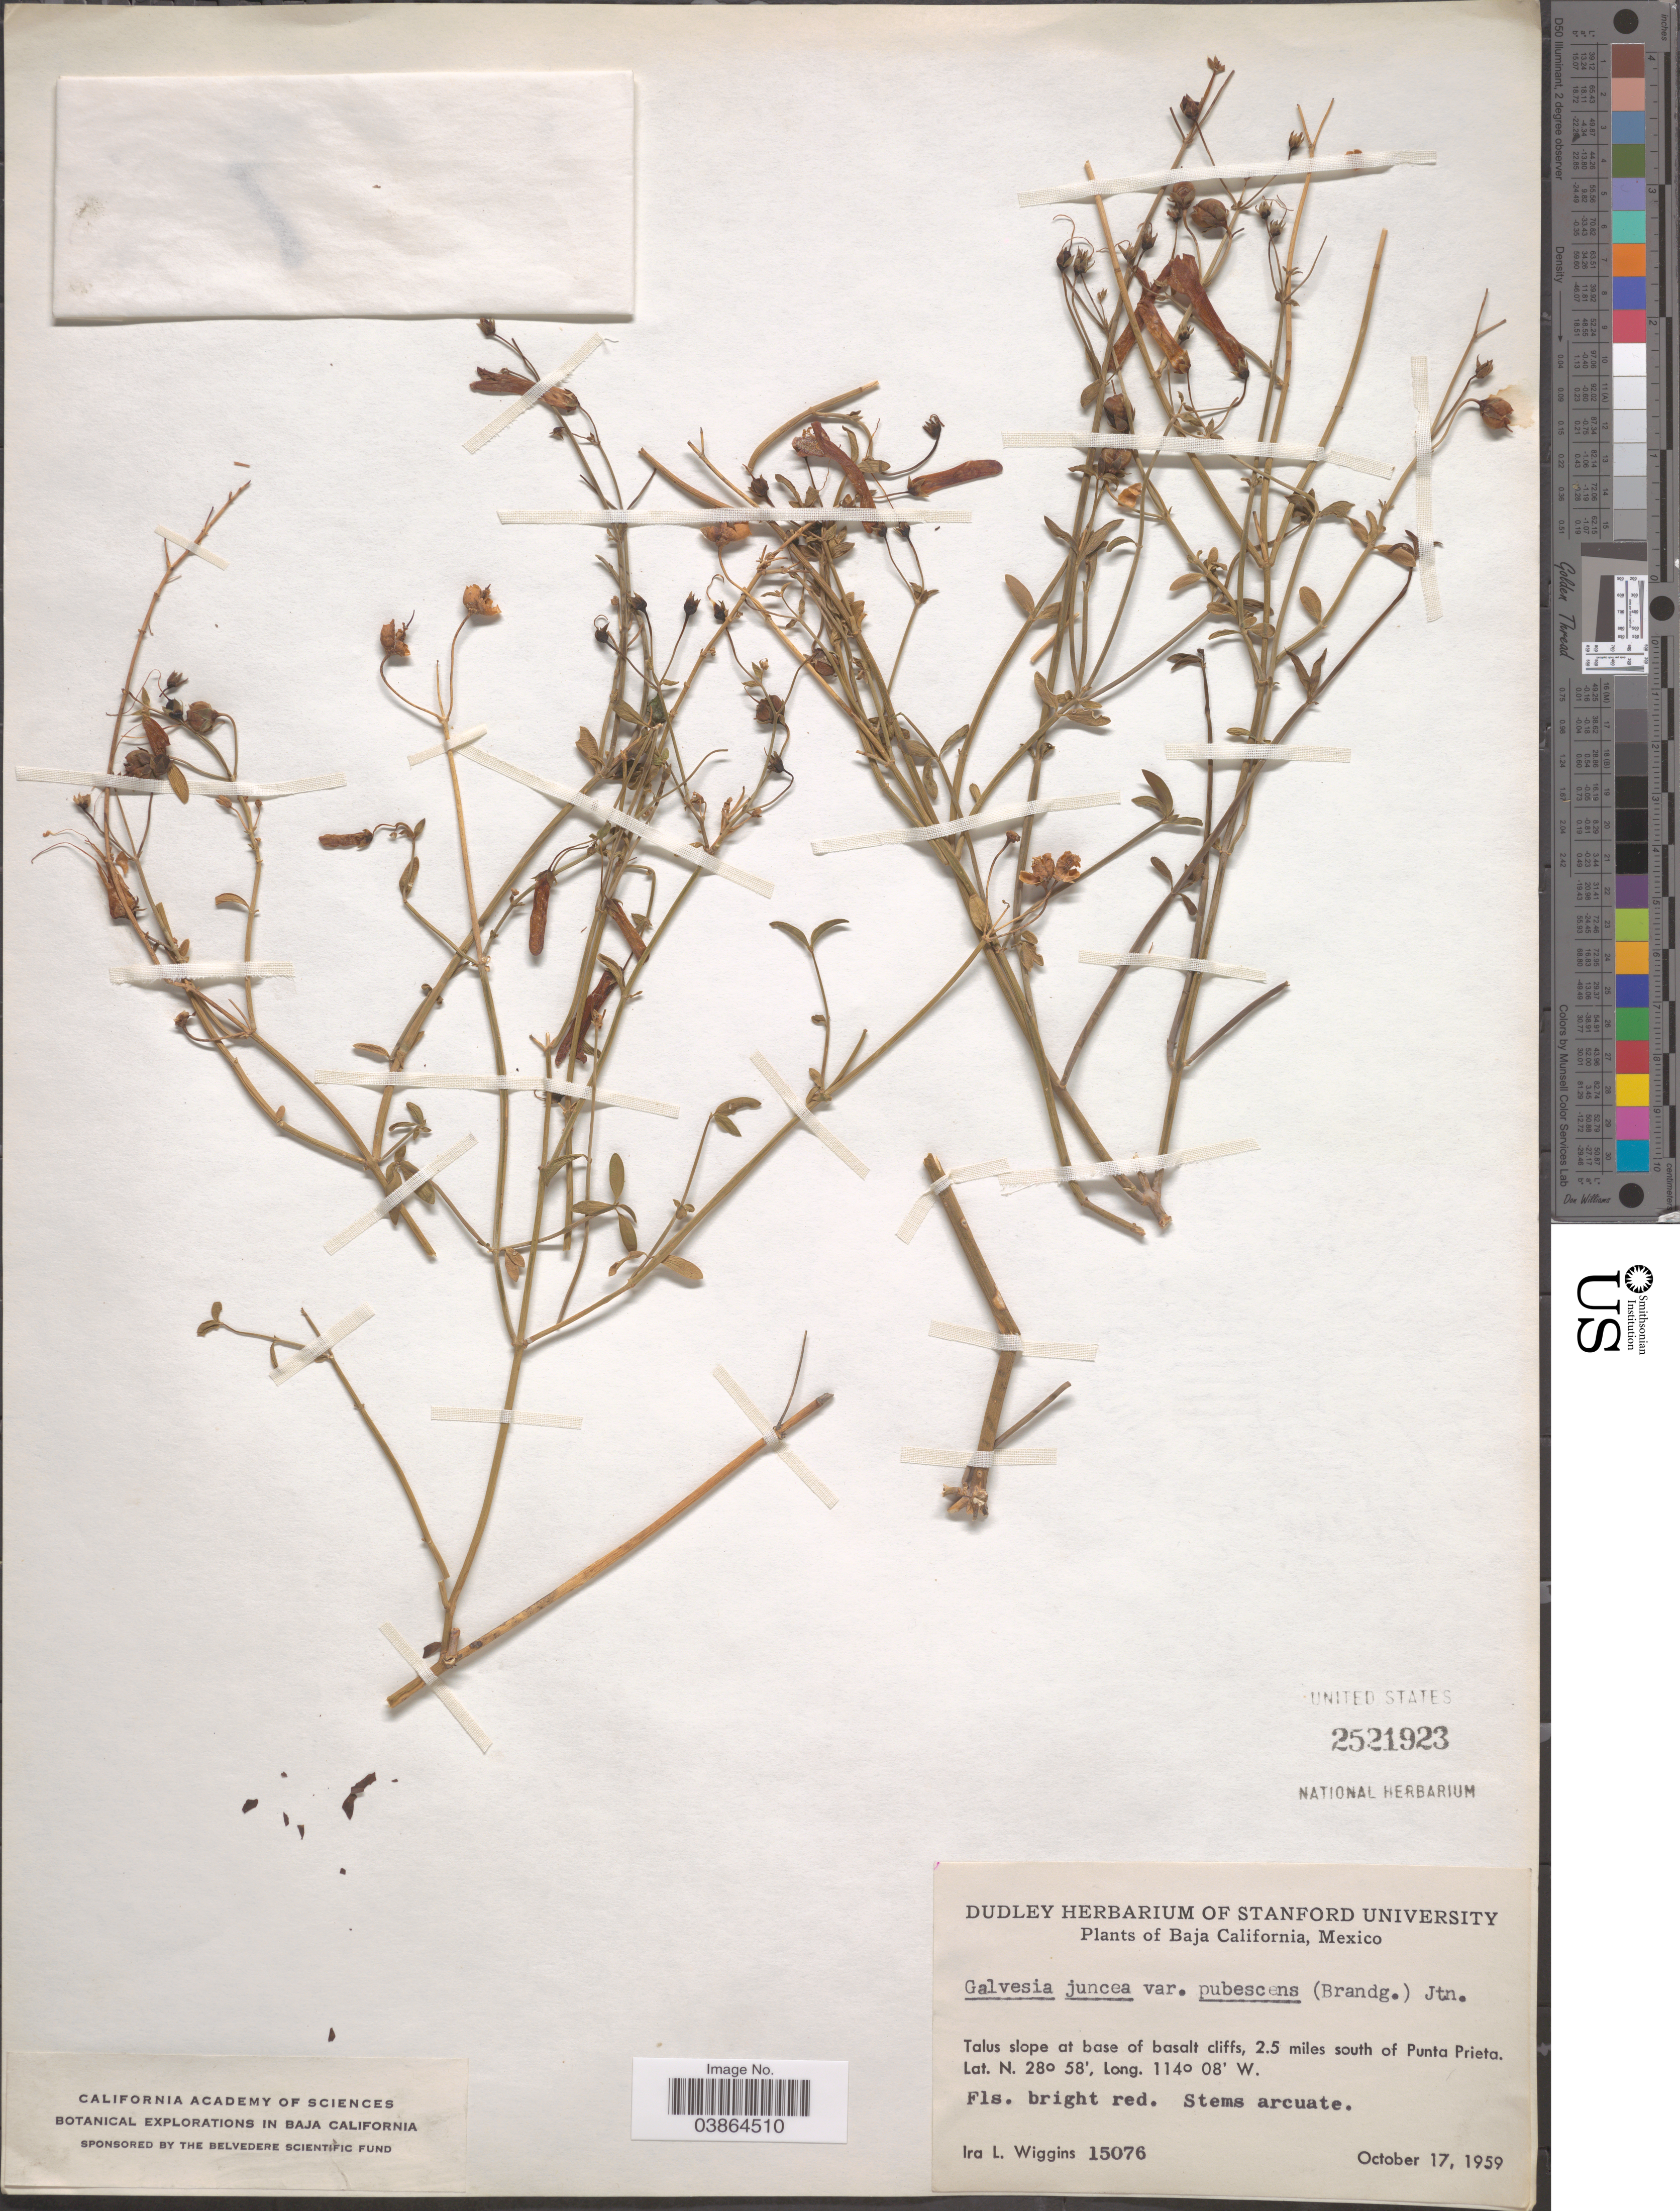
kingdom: Plantae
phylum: Tracheophyta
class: Magnoliopsida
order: Lamiales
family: Plantaginaceae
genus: Gambelia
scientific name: Gambelia juncea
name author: (Benth.) D.A. Sutton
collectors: I. L. Wiggins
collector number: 15076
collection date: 1959-10-17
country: Mexico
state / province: Baja California Sur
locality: Talus slope at base basalt cliffs, 2.5 miles south of Punta Prieta.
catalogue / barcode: US 2521923